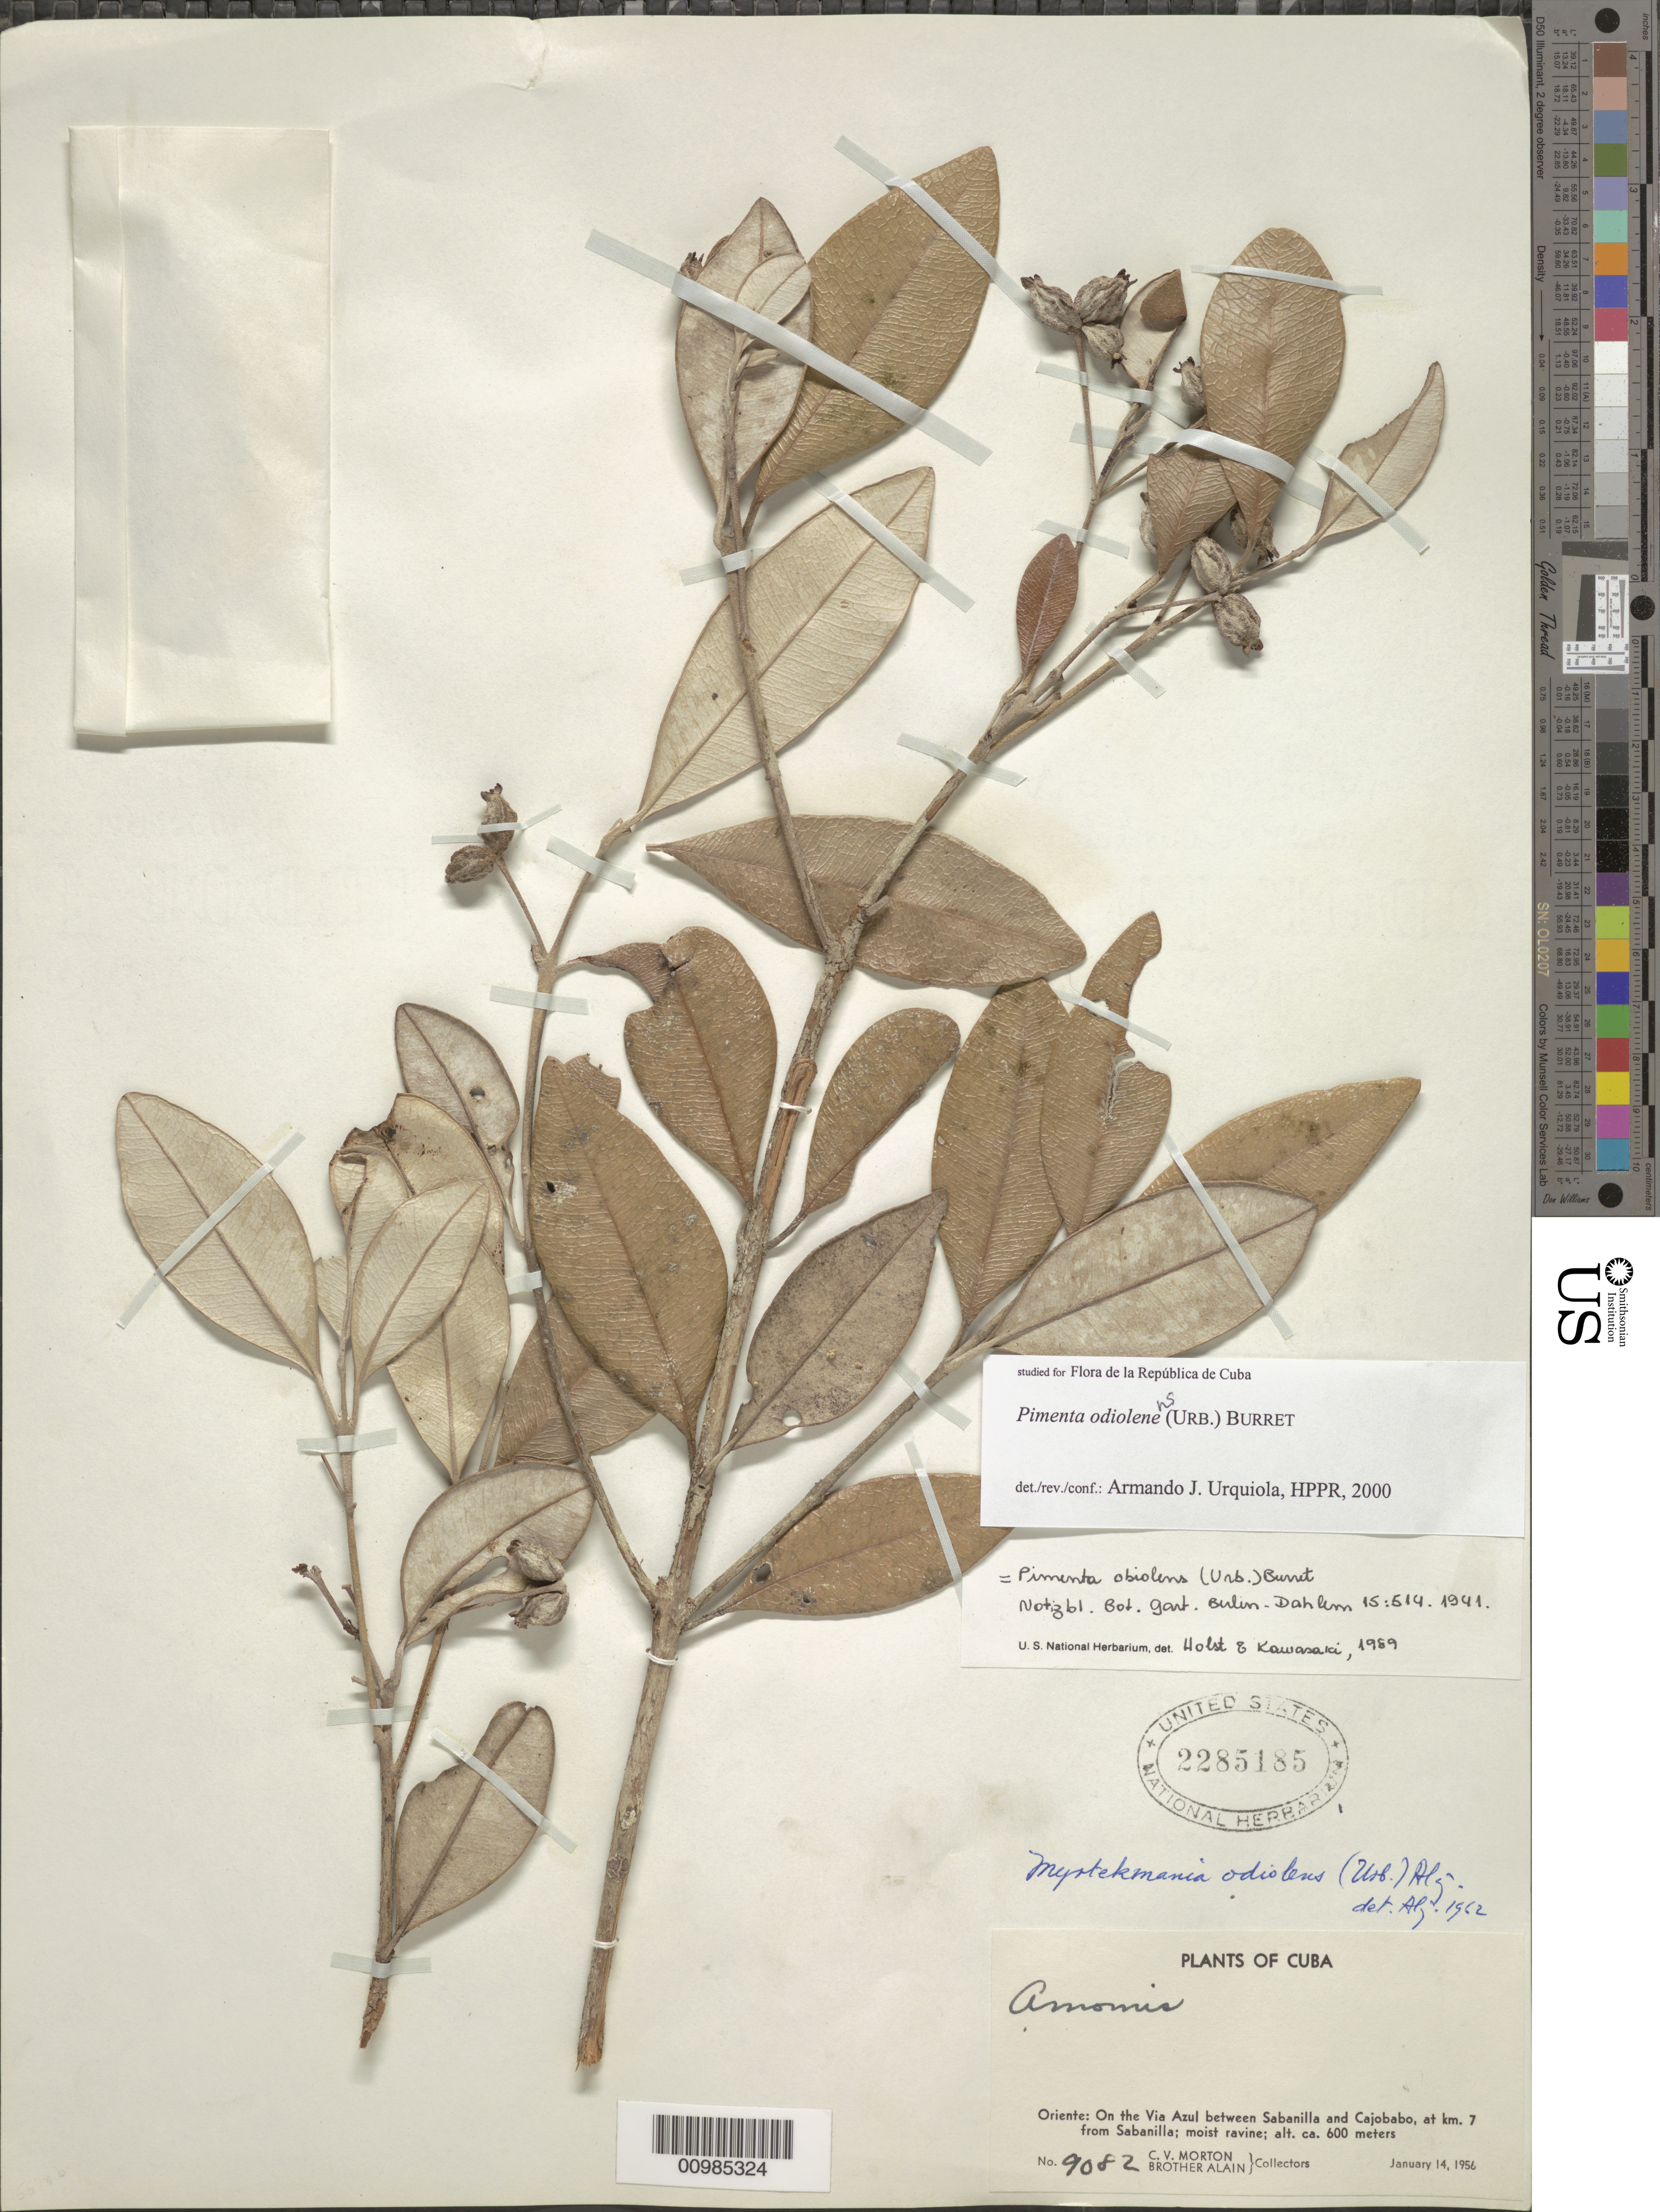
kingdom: Plantae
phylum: Tracheophyta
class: Magnoliopsida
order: Myrtales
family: Myrtaceae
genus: Pimenta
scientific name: Pimenta odiolens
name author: (Urb.) Burret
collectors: C. V. Morton & A. H. Liogier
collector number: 9082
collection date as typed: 14 Jan 1956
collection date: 1956-01-14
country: Cuba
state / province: Oriente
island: Cuba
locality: On the Via Azul between Sabanilla and Cajobabo, at km 7 from Sabanilla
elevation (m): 600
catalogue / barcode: US 2285185